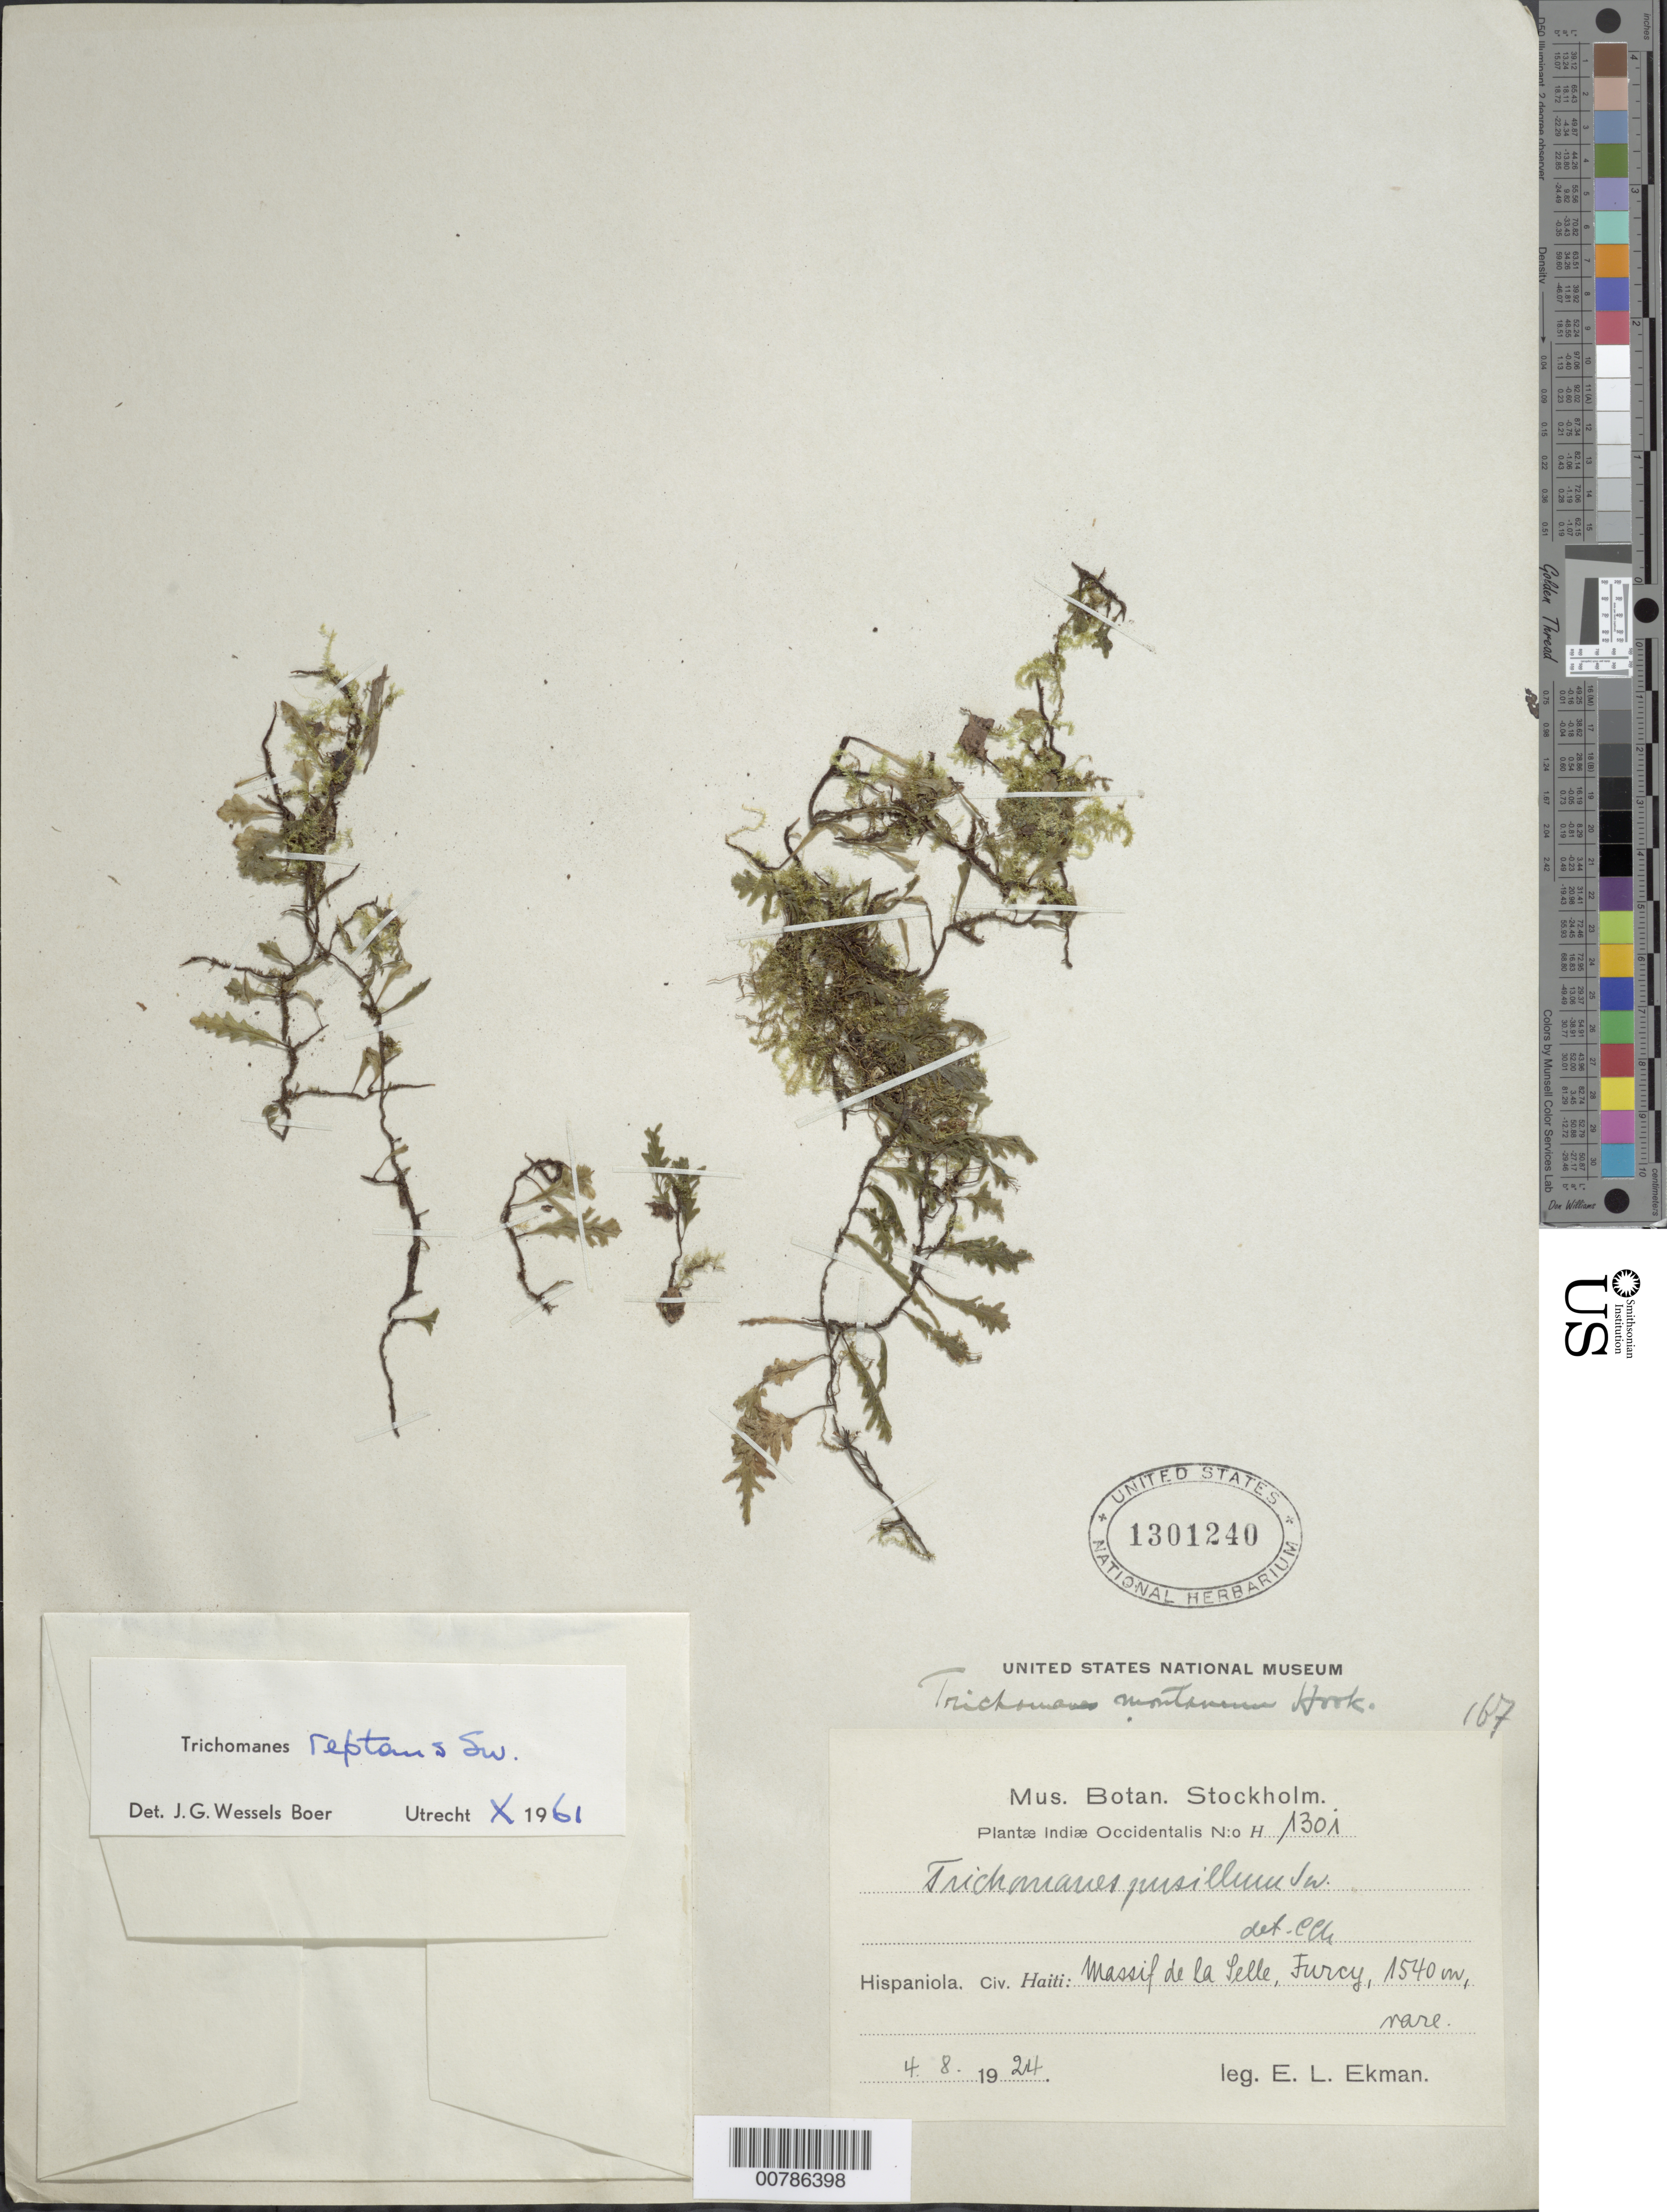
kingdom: Plantae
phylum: Tracheophyta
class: Polypodiopsida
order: Hymenophyllales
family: Hymenophyllaceae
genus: Didymoglossum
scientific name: Didymoglossum reptans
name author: (Sw.) C. Presl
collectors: E. L. Ekman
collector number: H 130i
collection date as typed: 04 Aug 1924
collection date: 1924-08-04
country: Haiti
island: Hispaniola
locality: Massif de la Selle, Furcy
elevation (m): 1540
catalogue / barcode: US 1301240